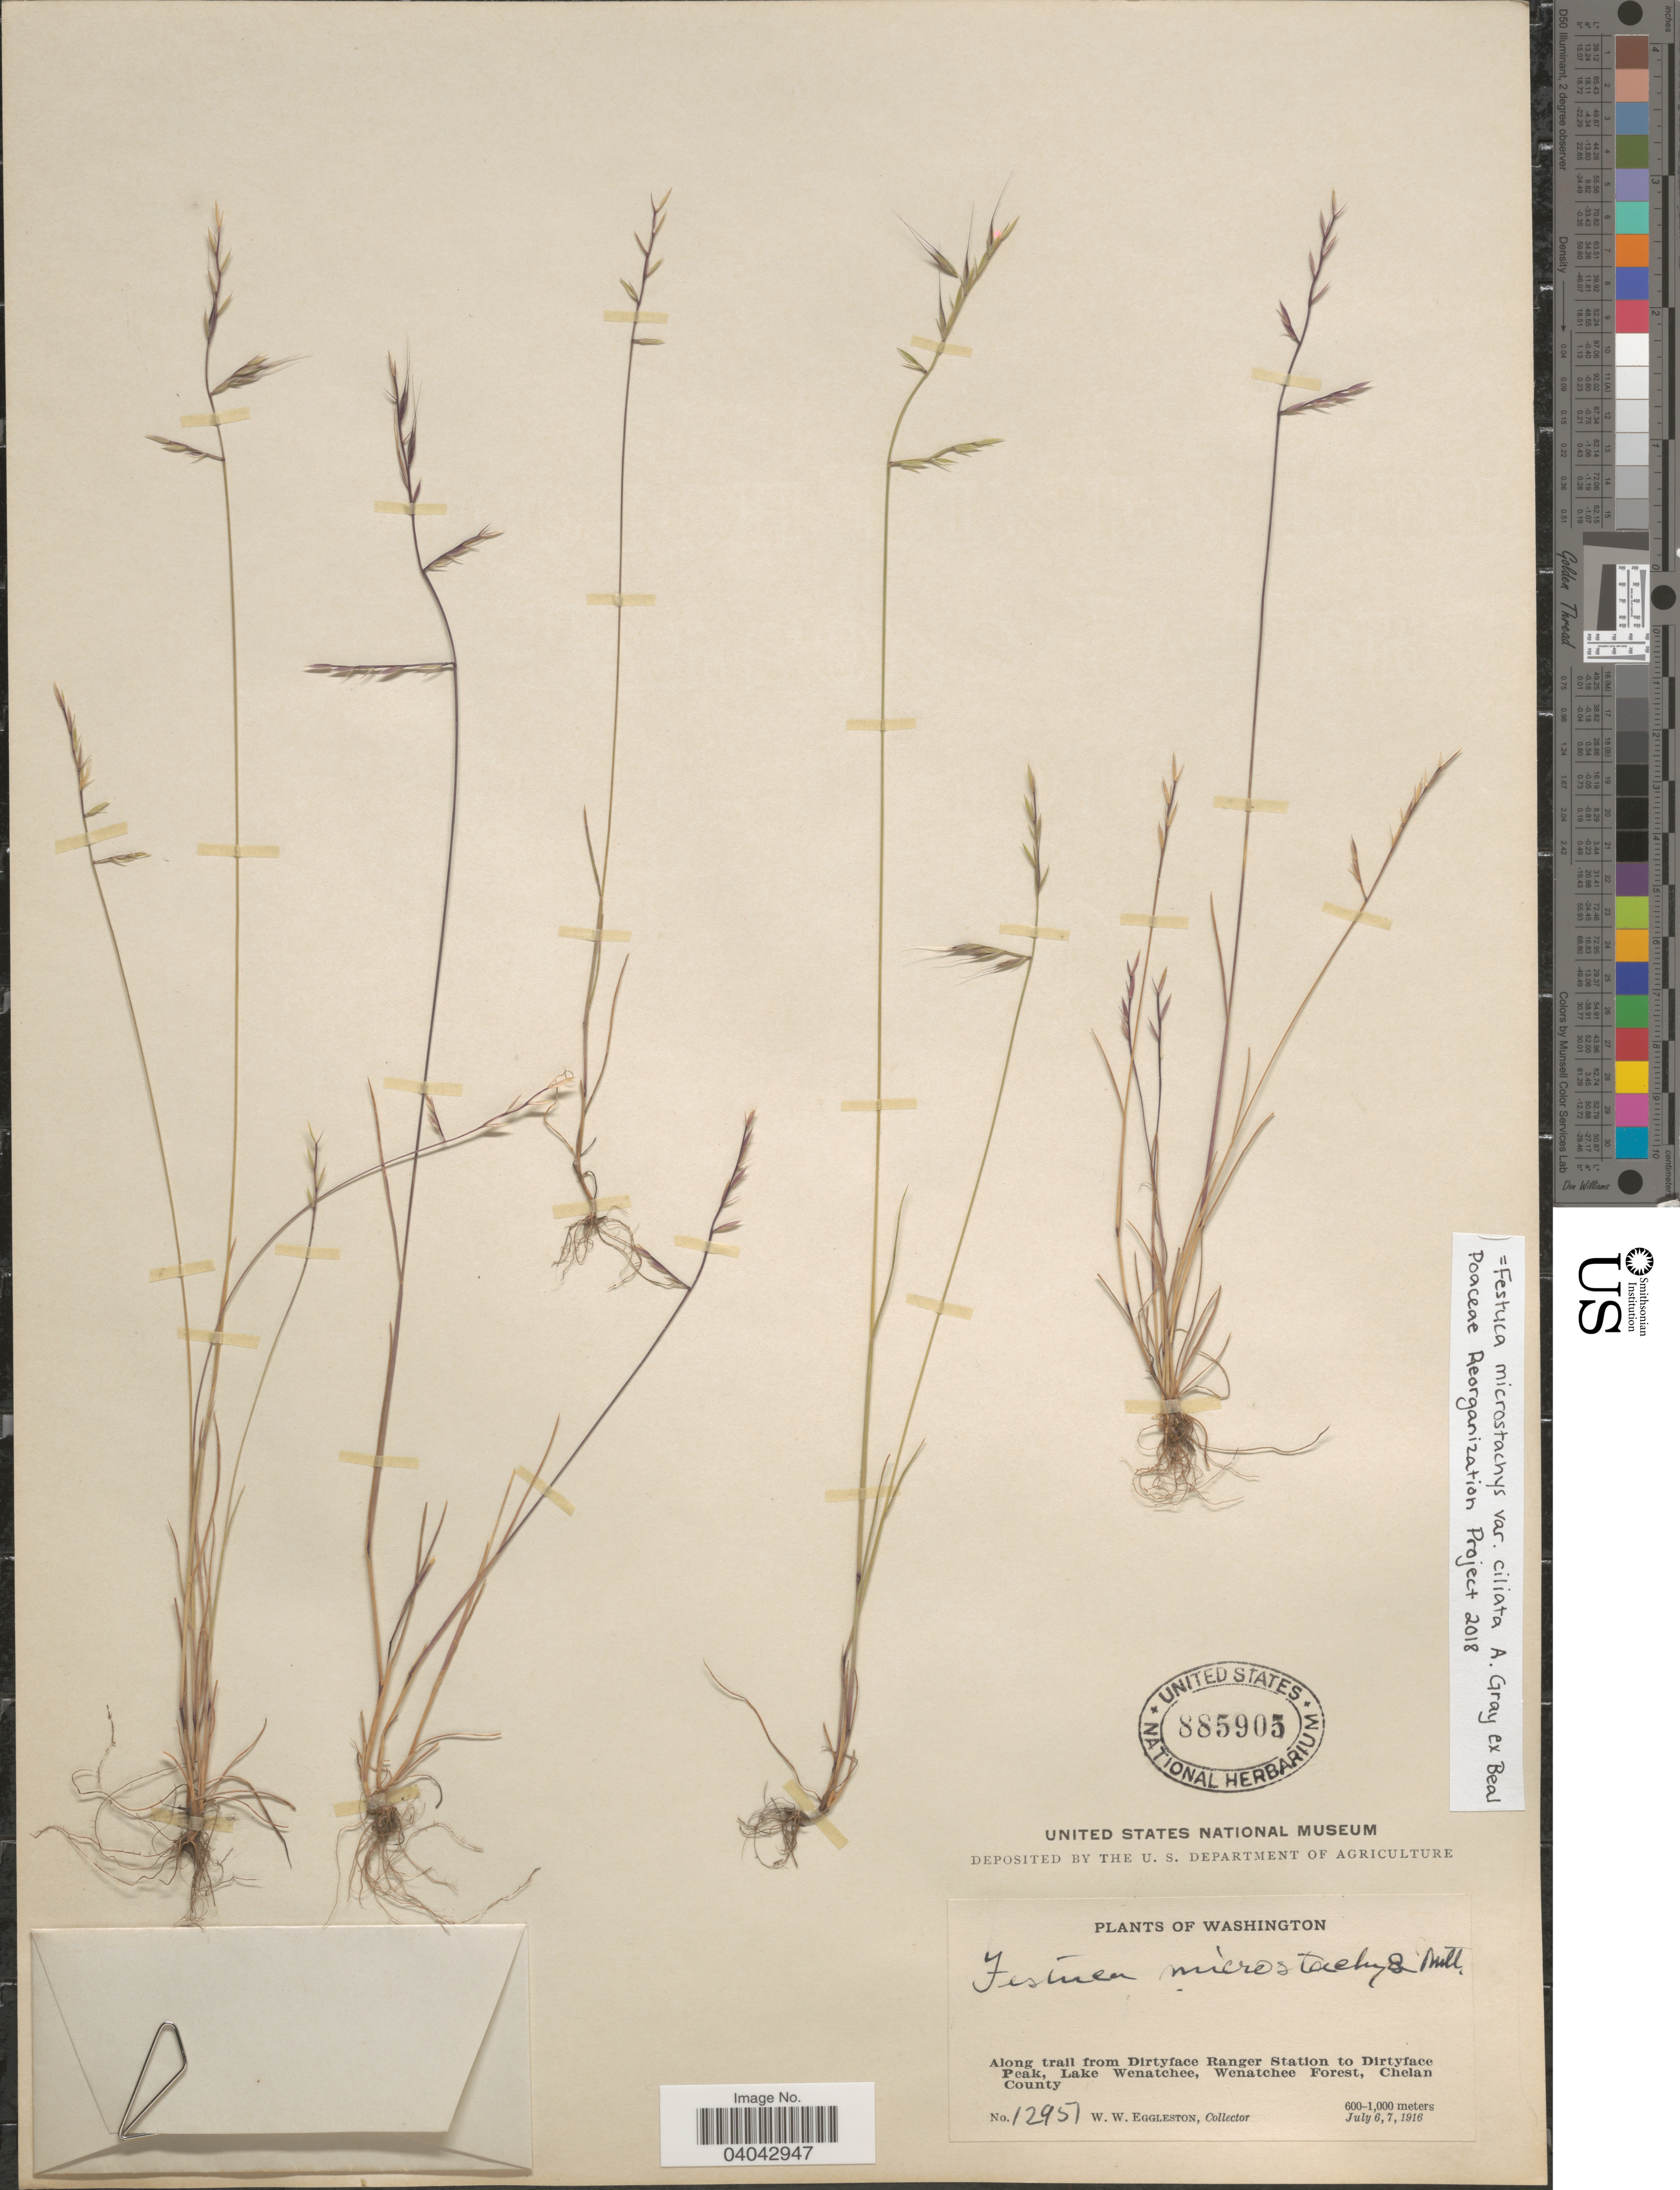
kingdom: Plantae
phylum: Tracheophyta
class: Liliopsida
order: Poales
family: Poaceae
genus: Festuca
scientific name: Festuca microstachys var. ciliata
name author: A. Gray ex W.J. Beal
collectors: W. W. Eggleston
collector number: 12951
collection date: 1916-07-06/1916-07-07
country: United States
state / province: Washington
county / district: Chelan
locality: Along trail from Dirtyface Ranger Station to Dirtyface Peak, Lake Wenatchee, Wenatchee Forest, Chelan County.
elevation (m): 600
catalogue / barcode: US 885905